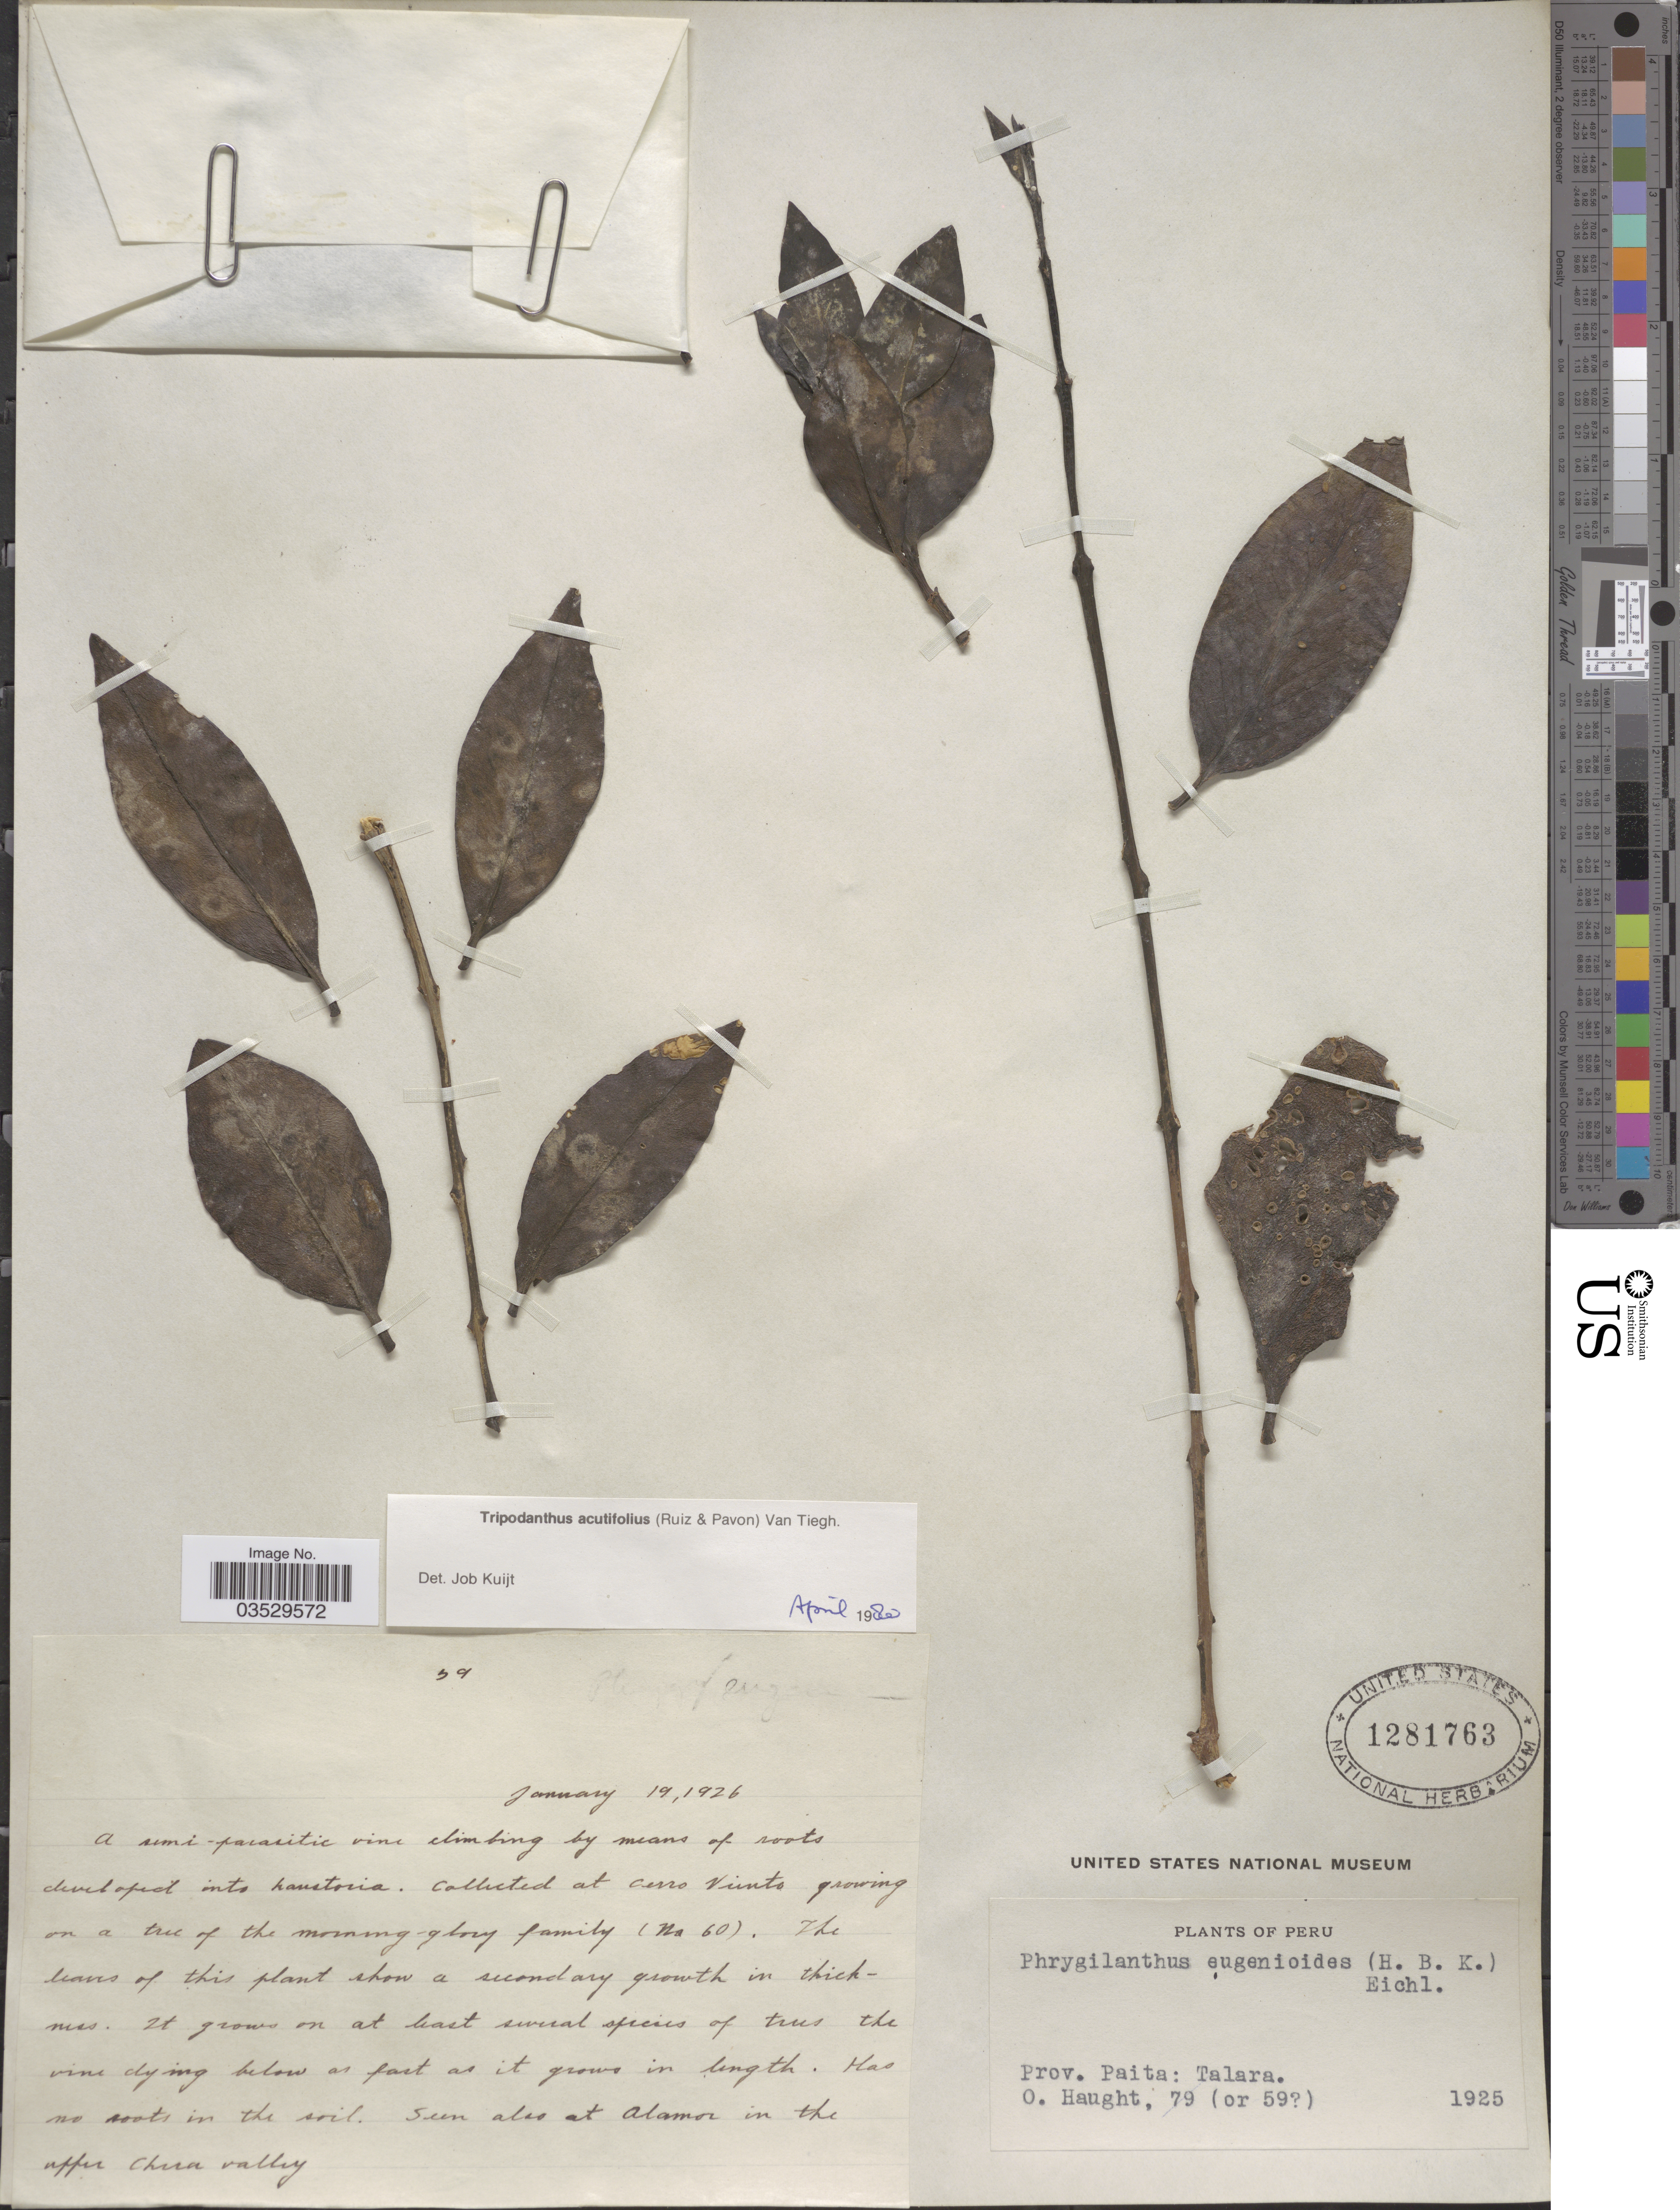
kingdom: Plantae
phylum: Tracheophyta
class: Magnoliopsida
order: Santalales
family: Loranthaceae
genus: Tripodanthus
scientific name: Tripodanthus acutifolius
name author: Tiegh.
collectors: O. Haught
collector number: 79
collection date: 1925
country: Peru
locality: Prov. Paita: Talara. Cerro Viento.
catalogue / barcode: US 1281763